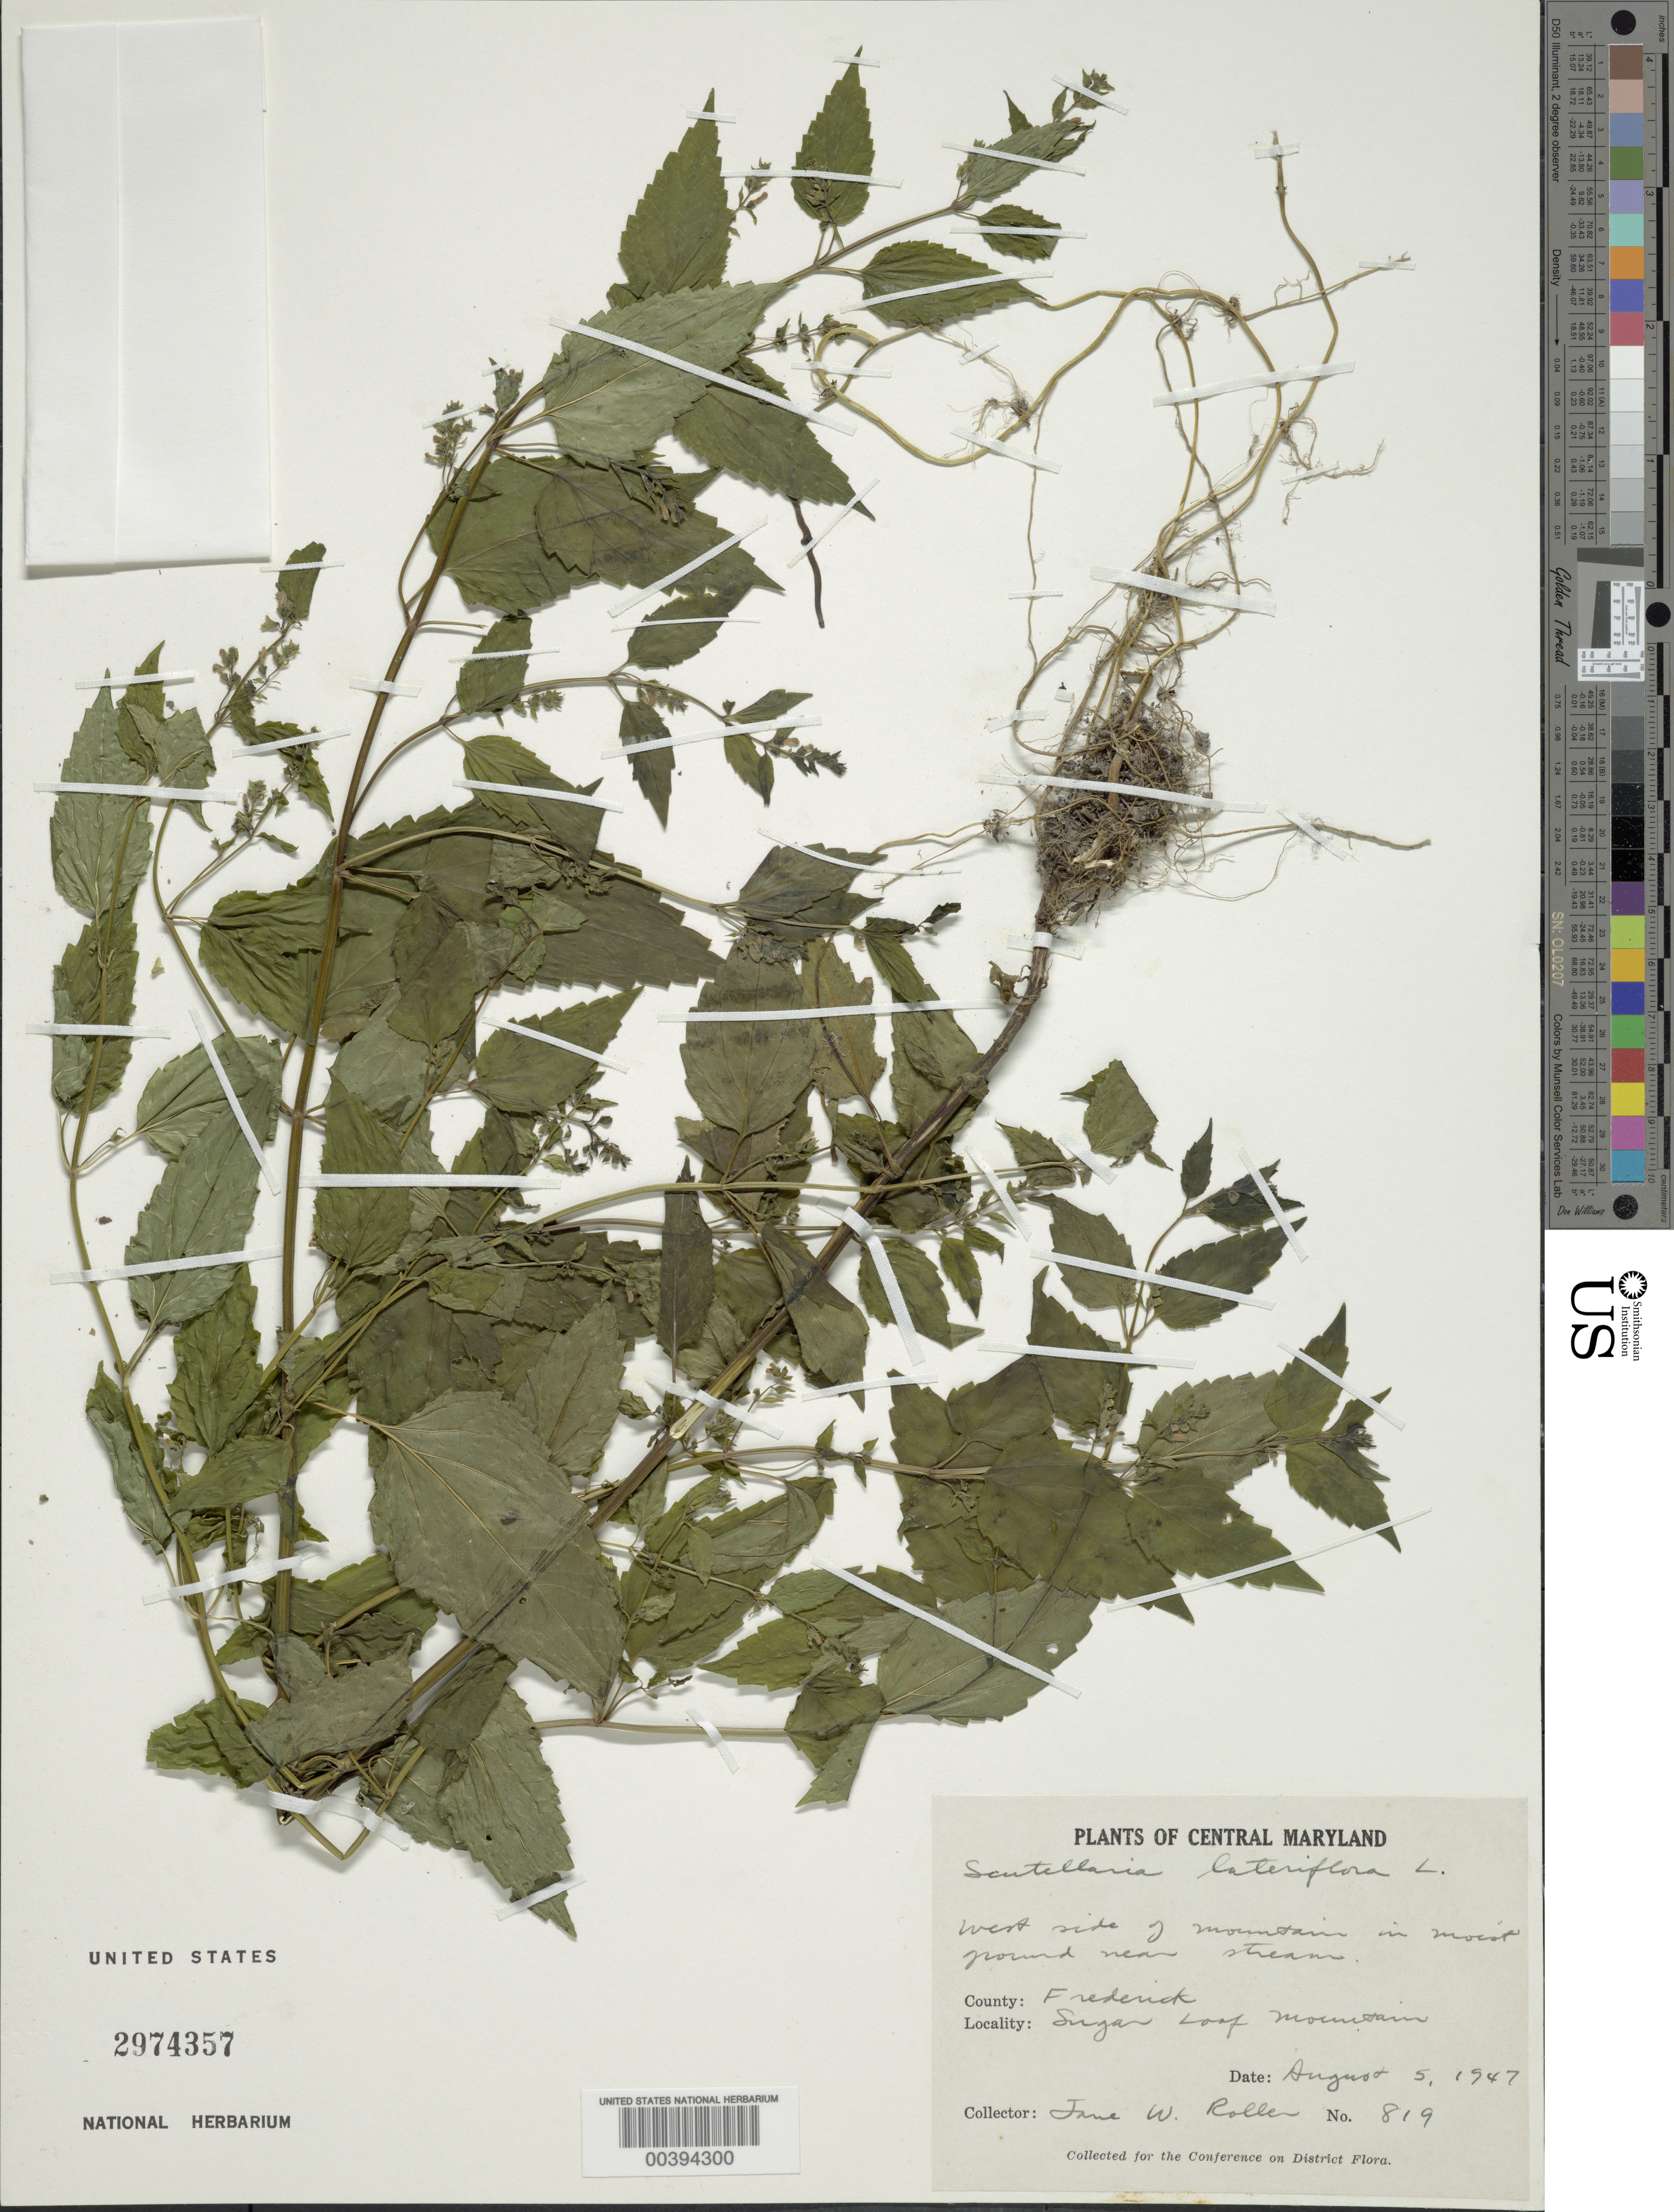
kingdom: Plantae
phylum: Tracheophyta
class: Magnoliopsida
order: Lamiales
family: Lamiaceae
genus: Scutellaria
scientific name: Scutellaria lateriflora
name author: L.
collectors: J. W. Roller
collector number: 819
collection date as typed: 05 Aug 1947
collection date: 1947-08-05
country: United States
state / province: Maryland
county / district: Frederick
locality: Sugar Loaf Mt.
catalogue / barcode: US 2974357